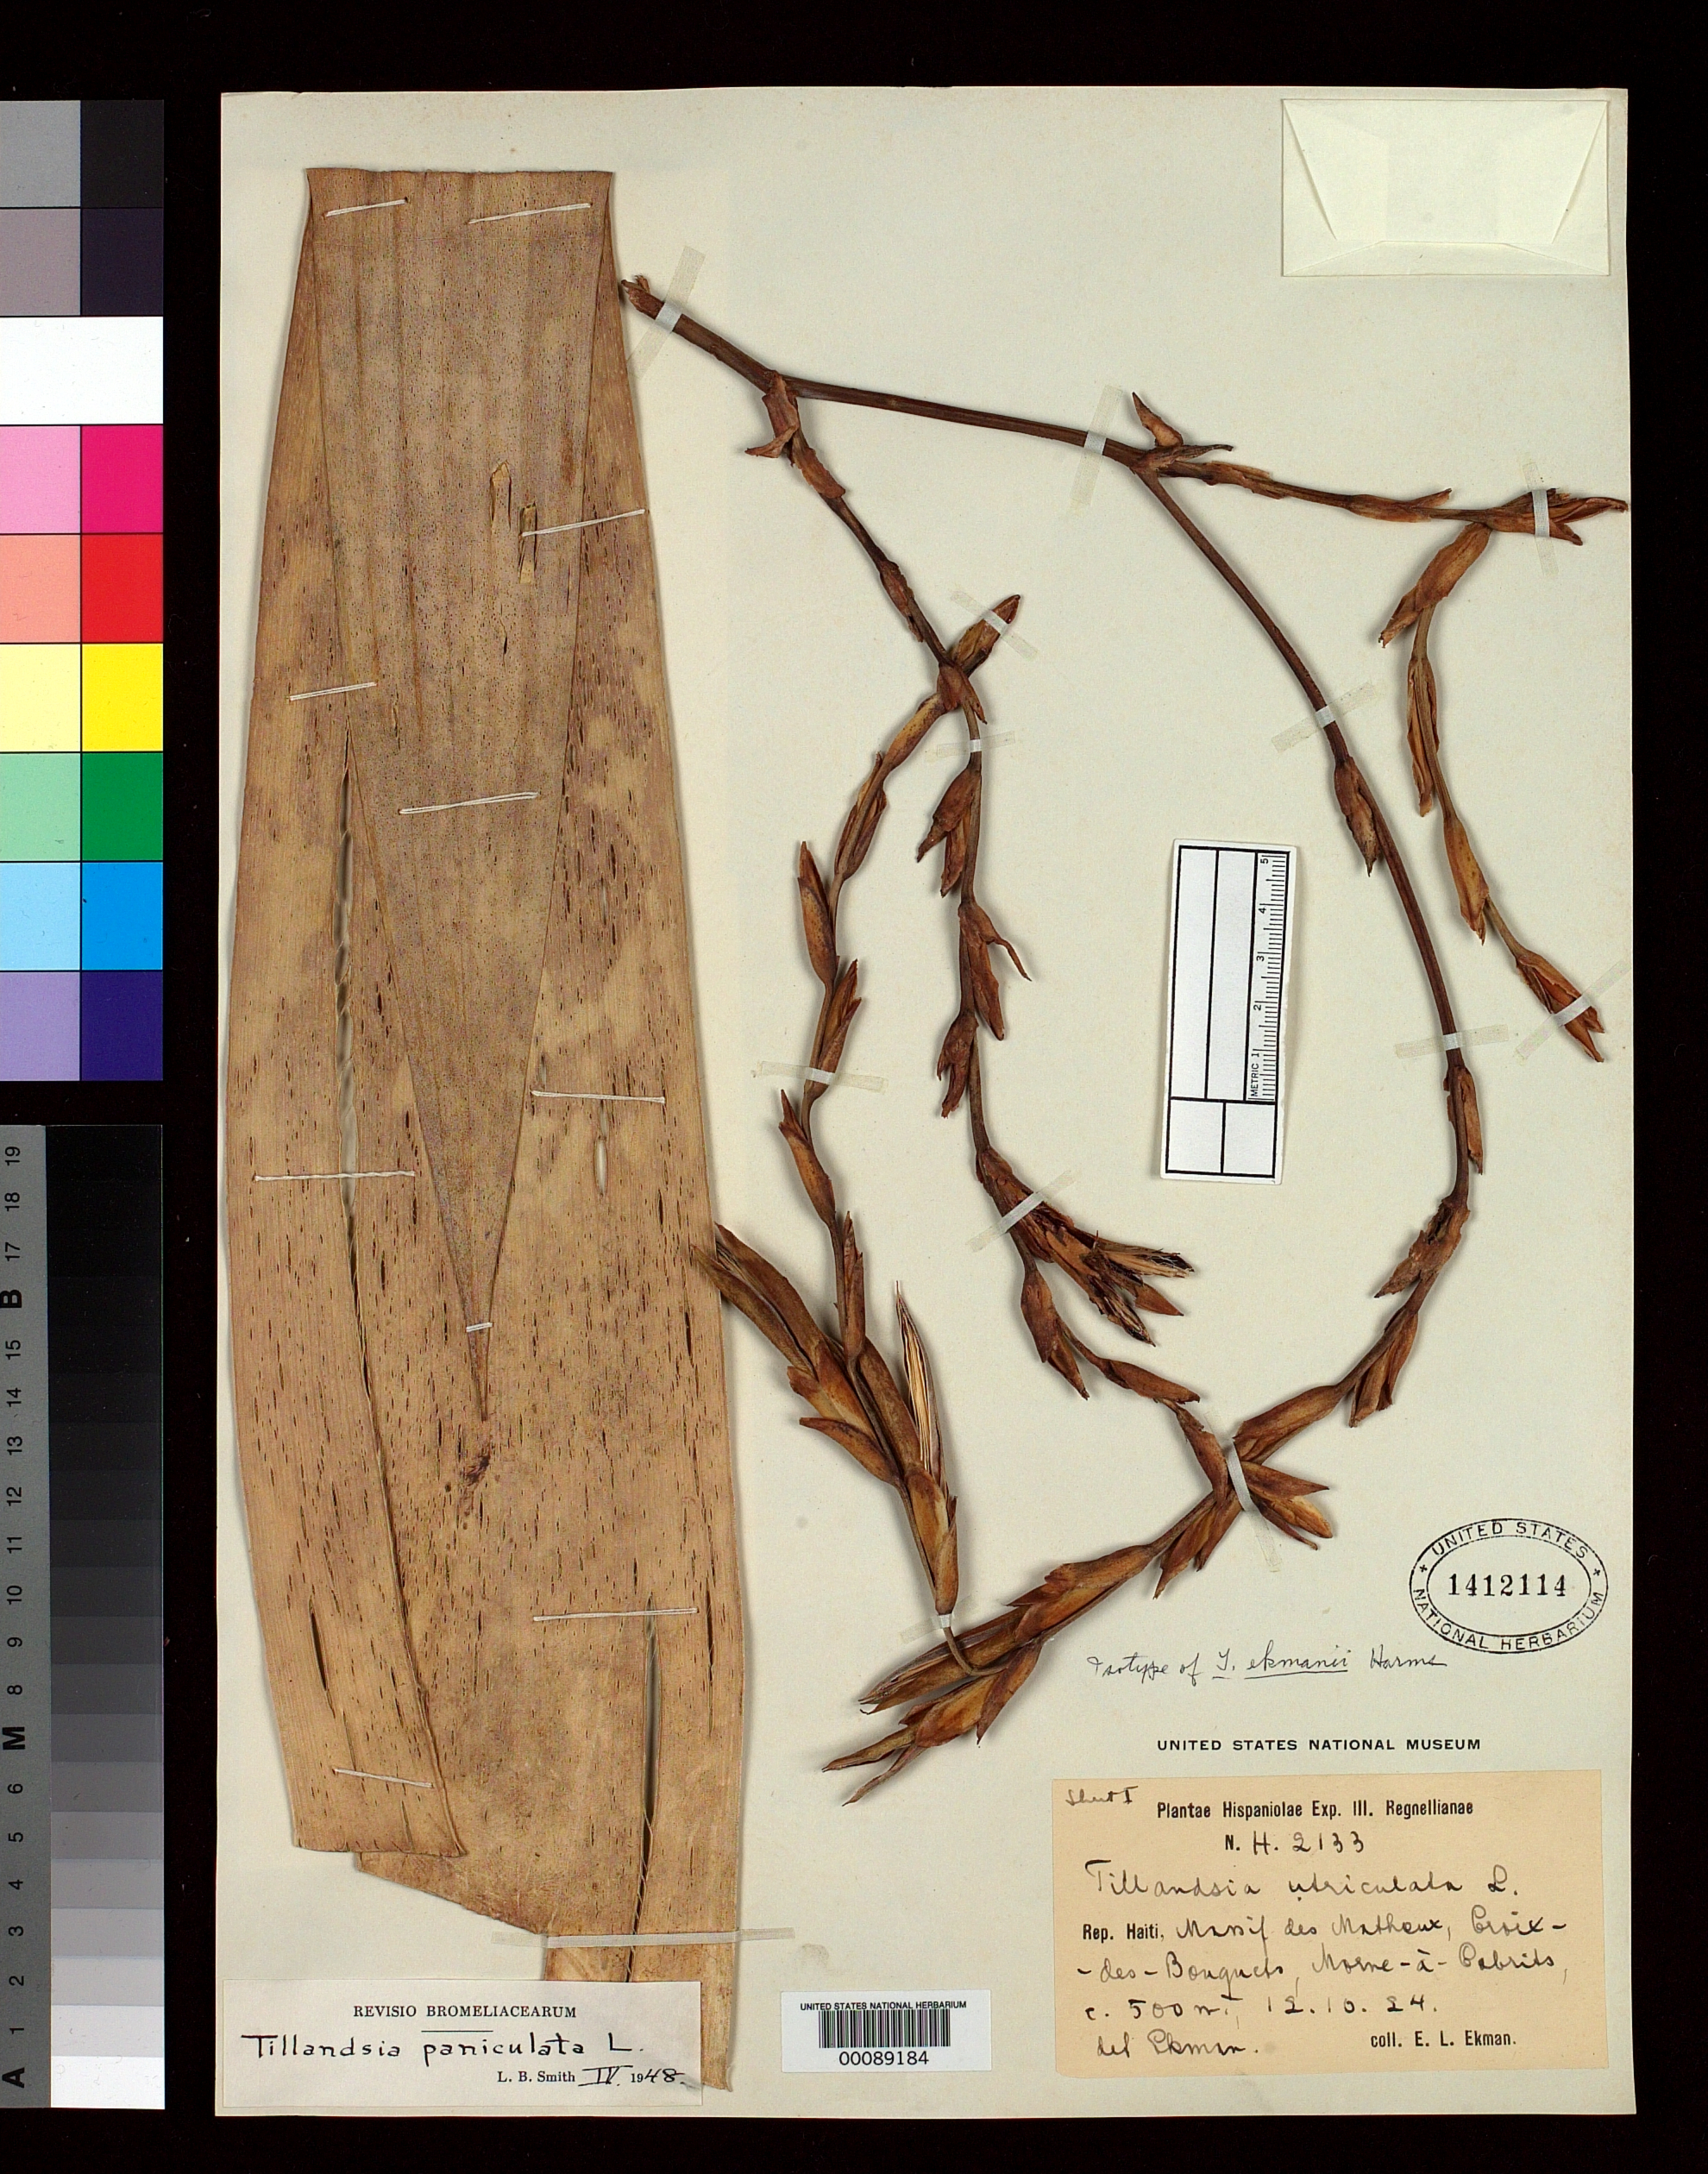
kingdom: Plantae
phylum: Tracheophyta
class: Liliopsida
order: Poales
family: Bromeliaceae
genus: Tillandsia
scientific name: Tillandsia ekmanii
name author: Harms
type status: Syntype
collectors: E. L. Ekman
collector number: H 2133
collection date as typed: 12 Oct 1924 or 10 Dec 1924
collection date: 1924-10-12 or 1924-12-10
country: Haiti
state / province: Ouest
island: Hispaniola Island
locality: Massif des Matheux, Morne-a-Cabrits, Croix-des-Bouquets, east of Port-au-Prince.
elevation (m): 500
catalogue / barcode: US 1412114